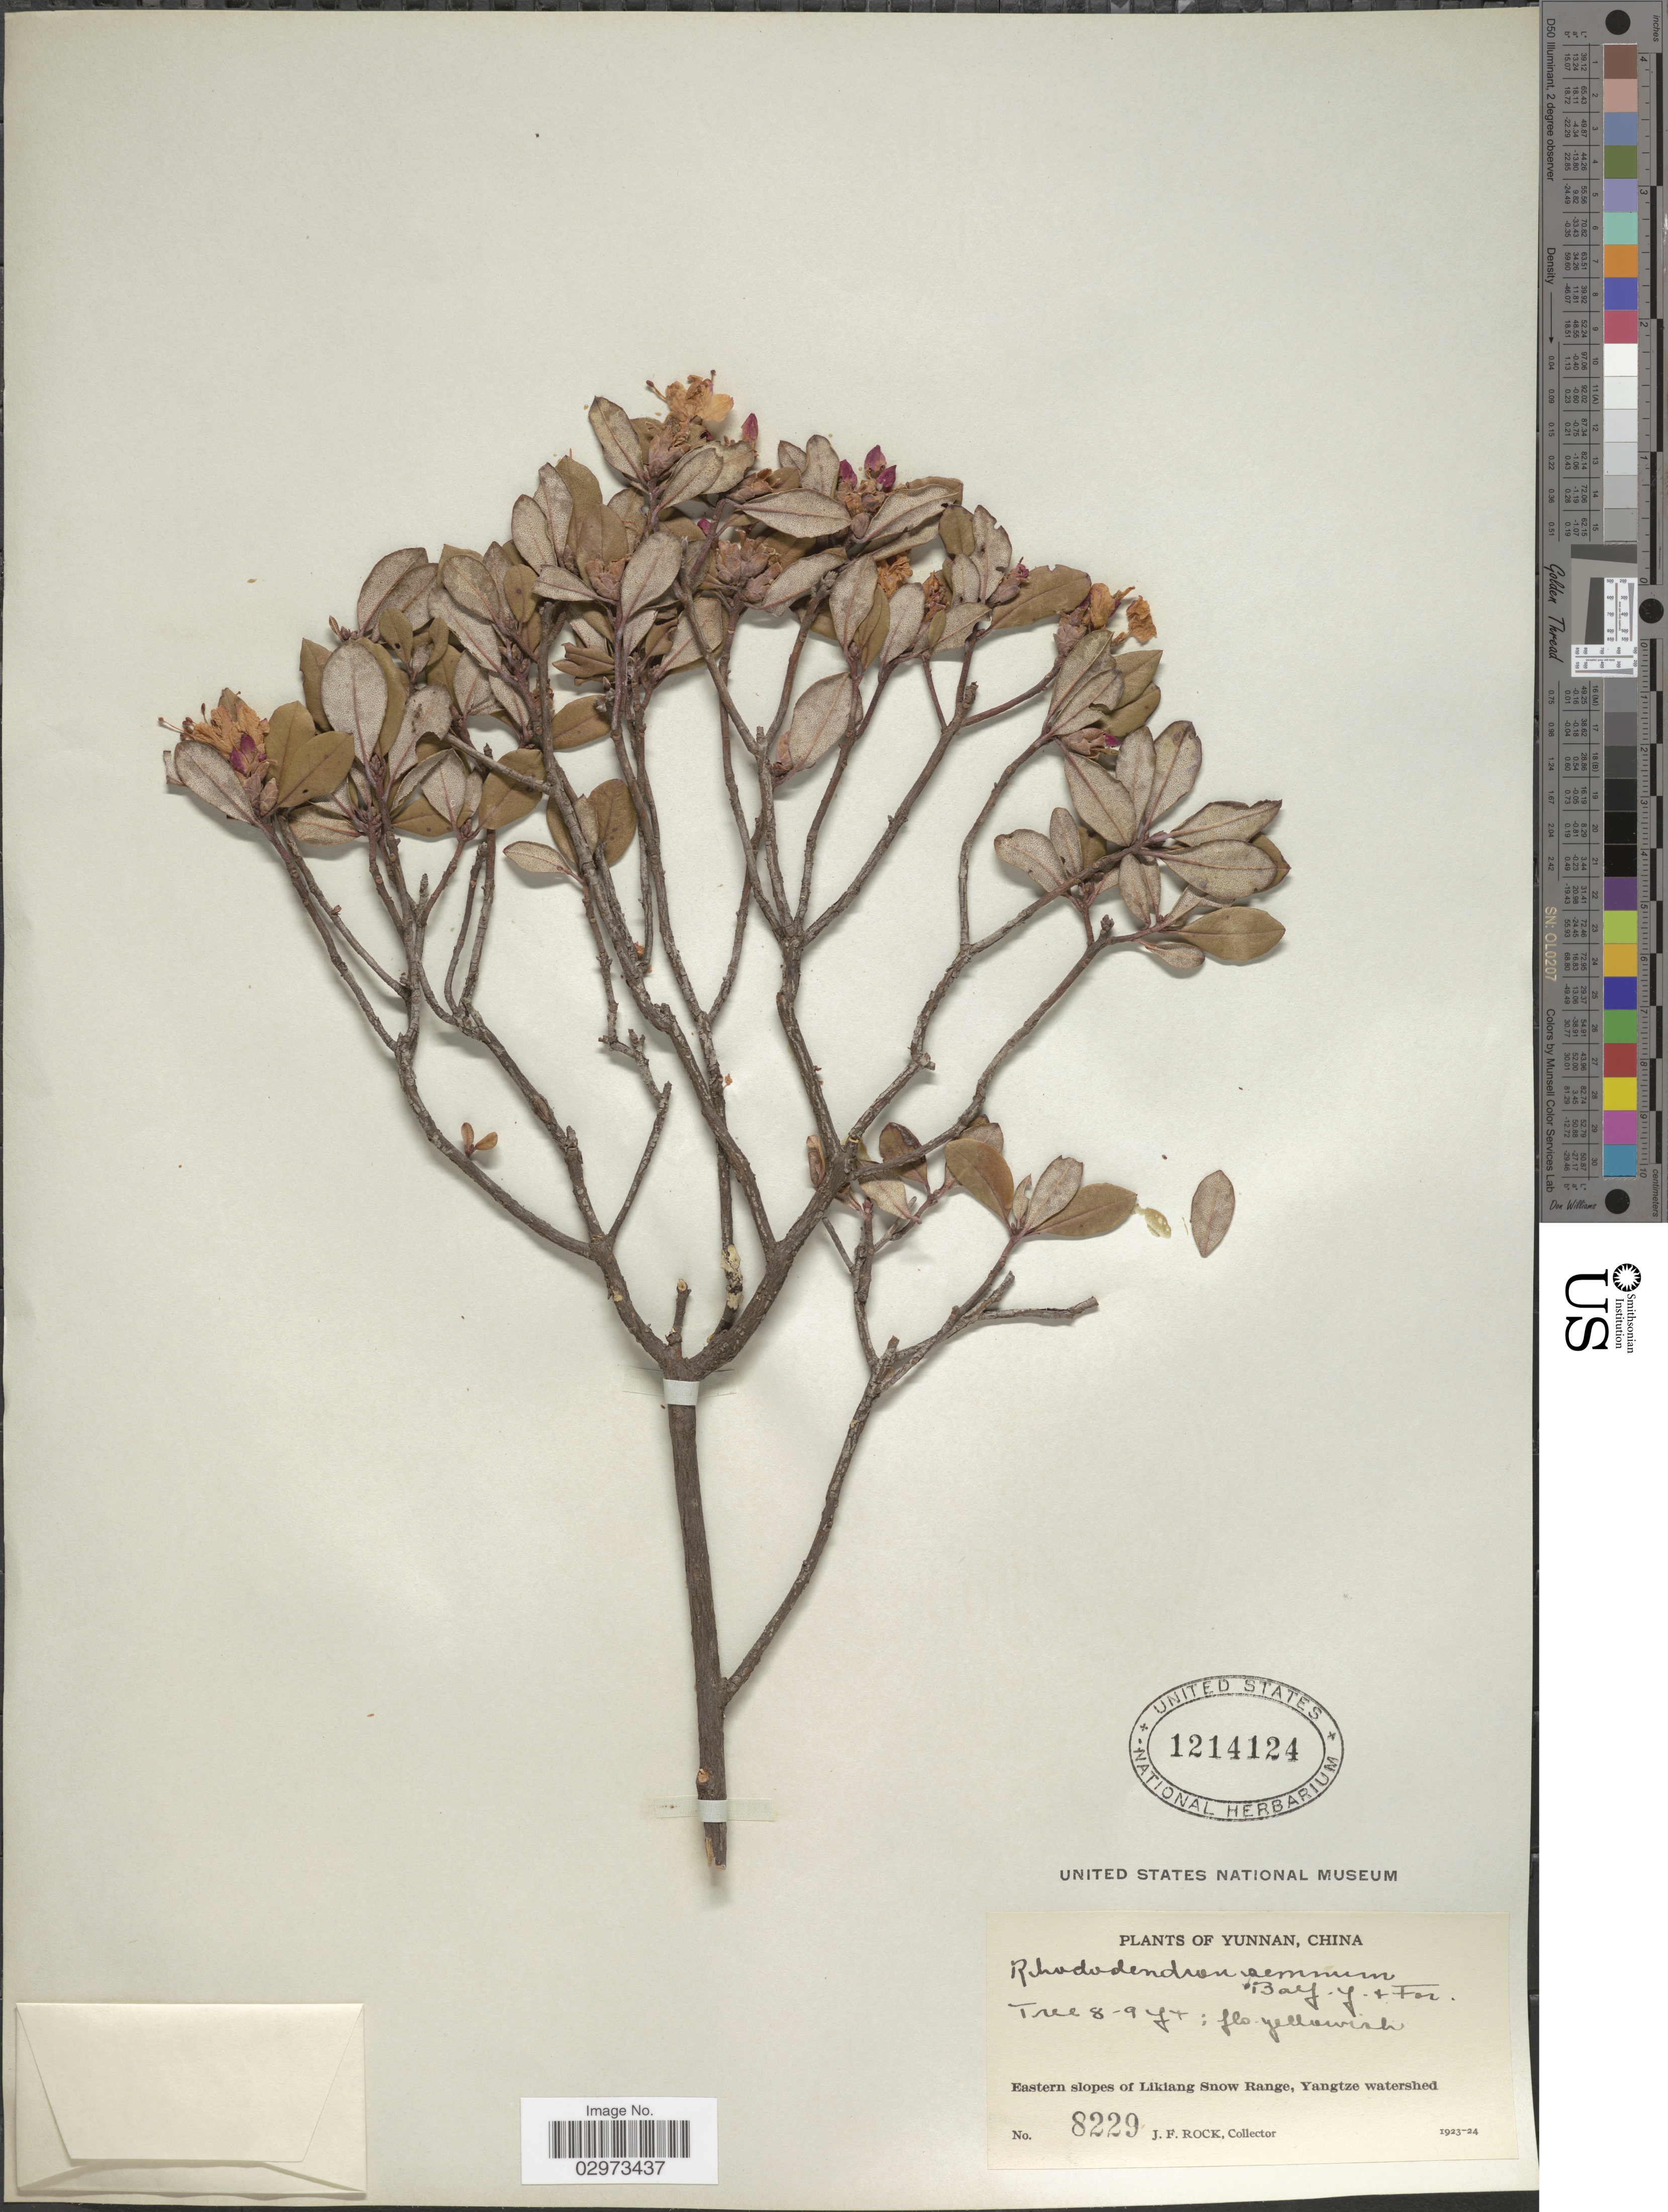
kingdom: Plantae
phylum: Tracheophyta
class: Magnoliopsida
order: Ericales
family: Ericaceae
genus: Rhododendron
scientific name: Rhododendron semnum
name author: Balf. f. & W.W. Sm.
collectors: J. Rock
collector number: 8229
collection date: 1923/1924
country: China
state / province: Yunnan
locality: Eastern slopes of Likiang Snow Range, Yangtze watershed.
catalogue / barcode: US 1214124